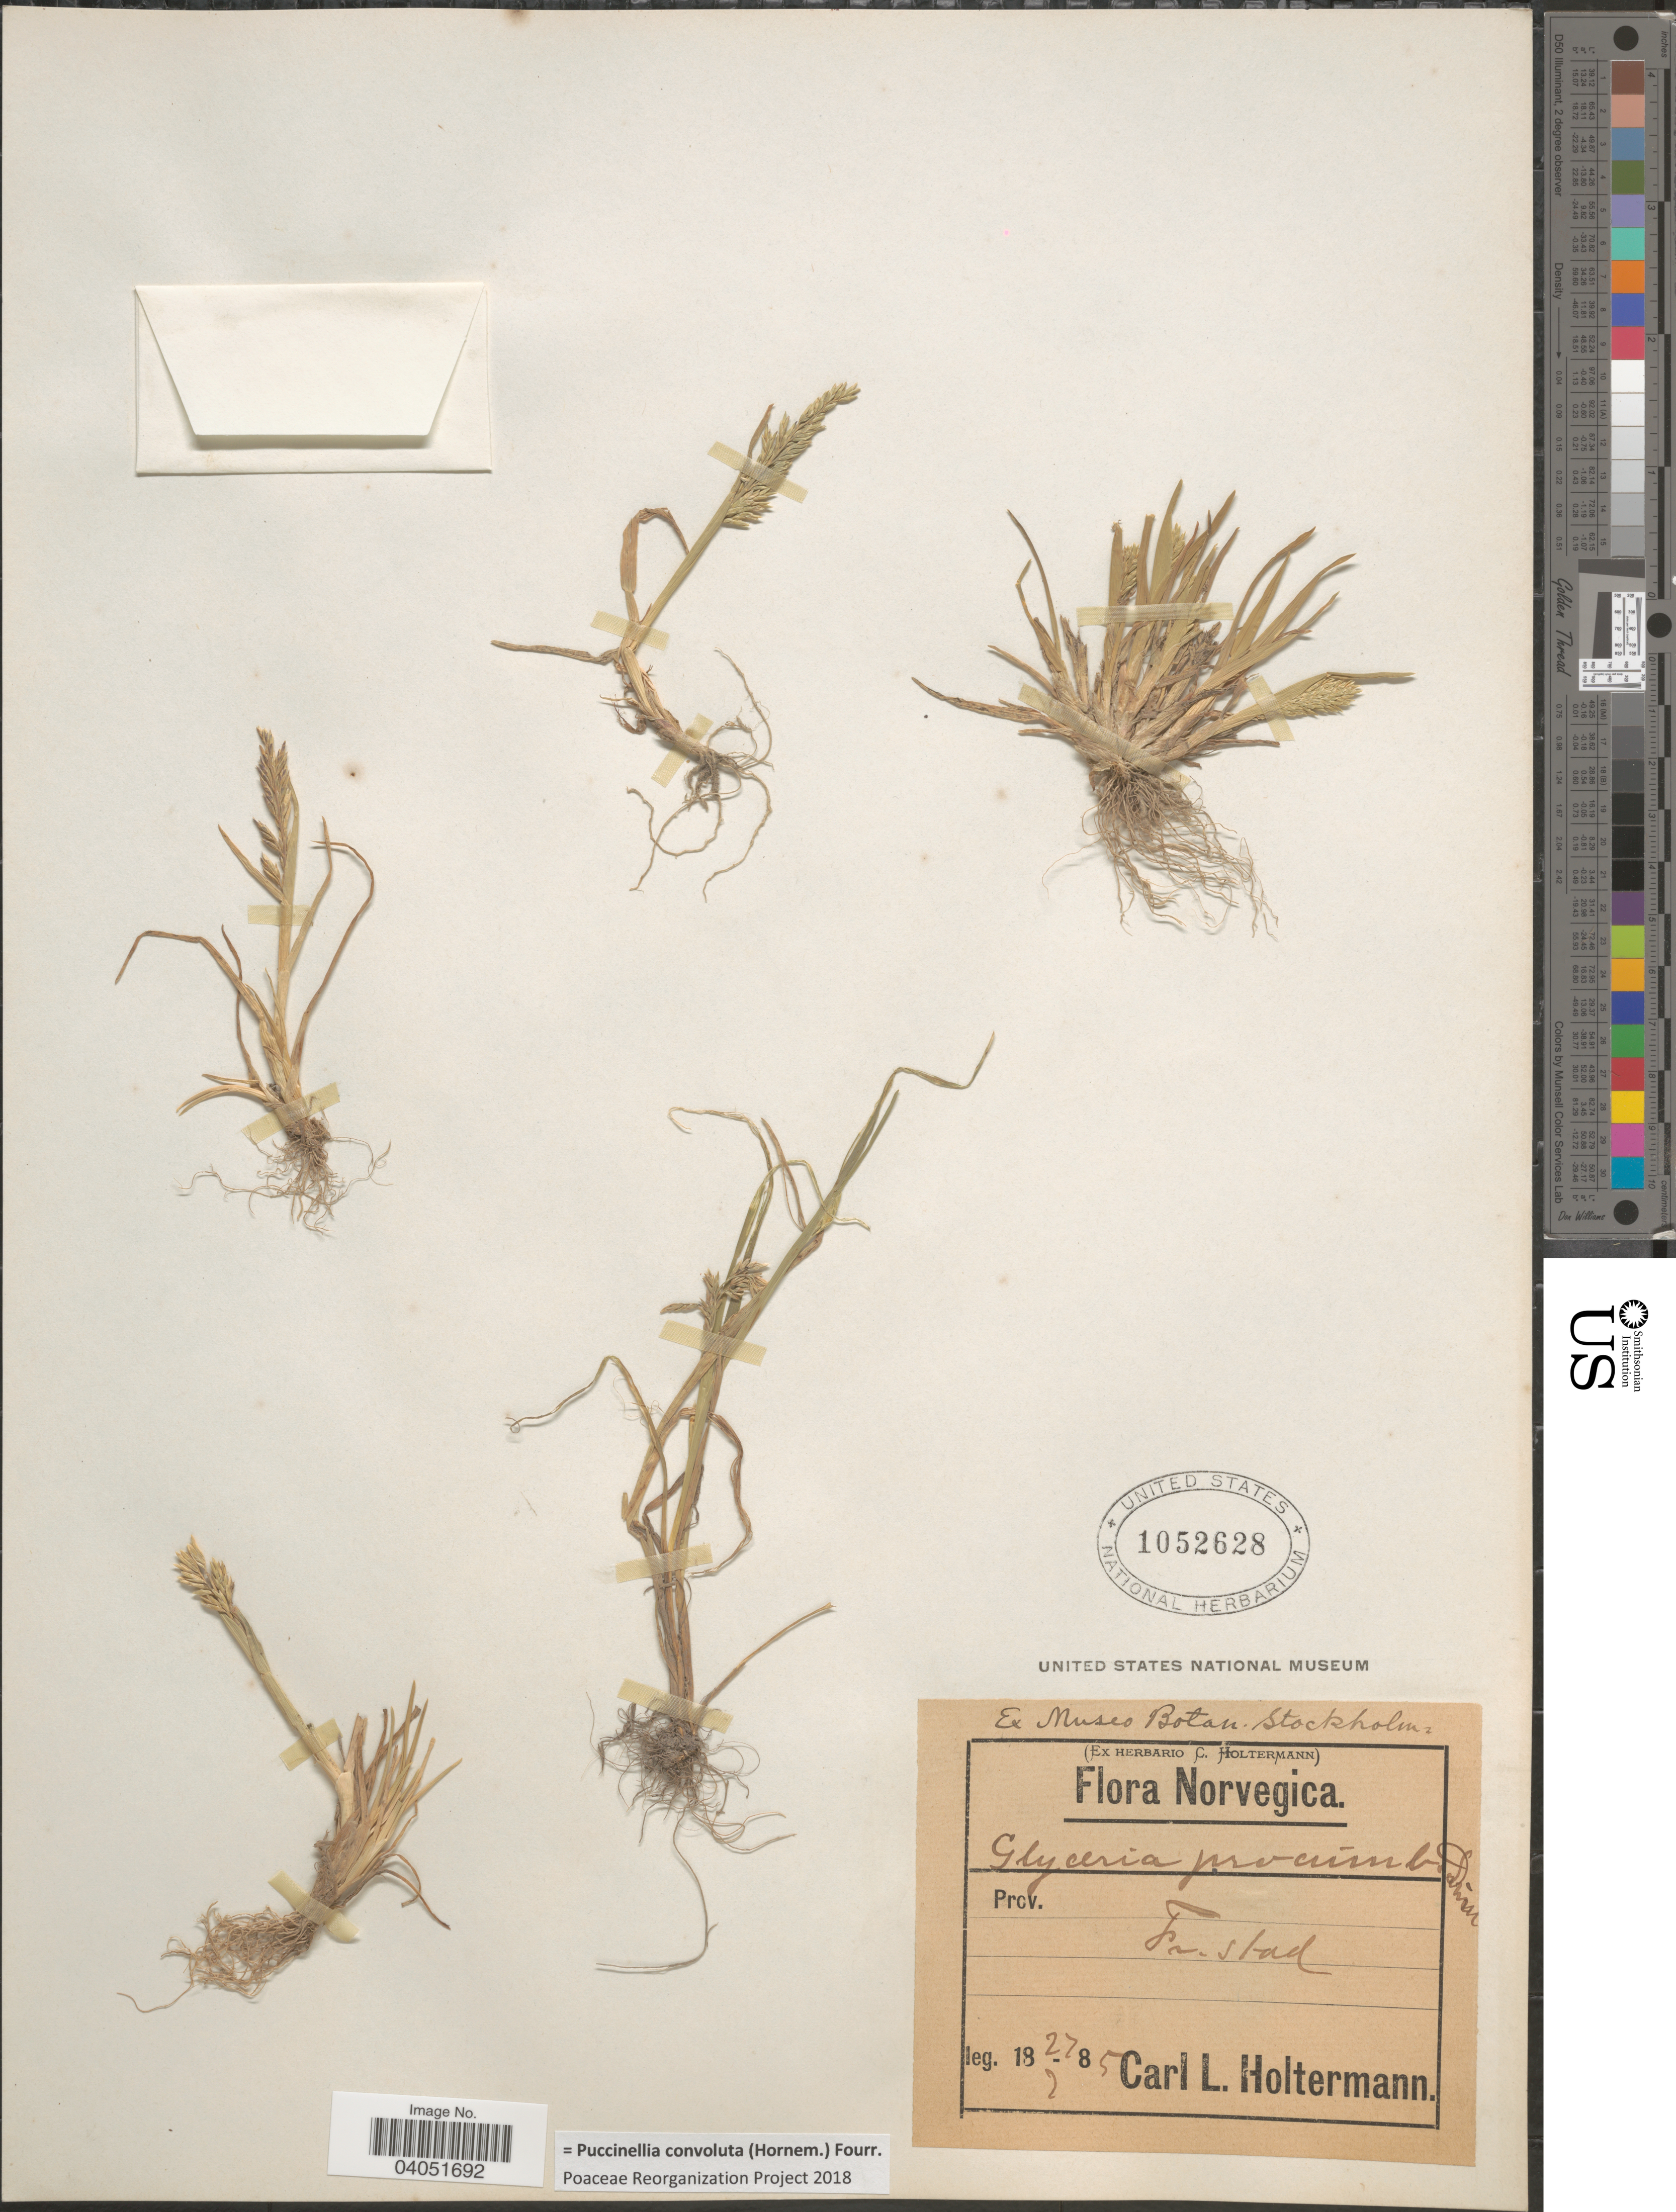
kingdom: Plantae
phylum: Tracheophyta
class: Liliopsida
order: Poales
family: Poaceae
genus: Puccinellia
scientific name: Puccinellia rupestris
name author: (With.) Fernald & Weath.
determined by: Soreng, Robert J., Research Associate (BOT), Smithsonian Institution - National Museum of Natural History (UNITED STATES)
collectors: C. Holtermann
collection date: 1885-07-27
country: Norway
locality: Norvegica. Prov. Fr. stad.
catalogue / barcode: US 1052628